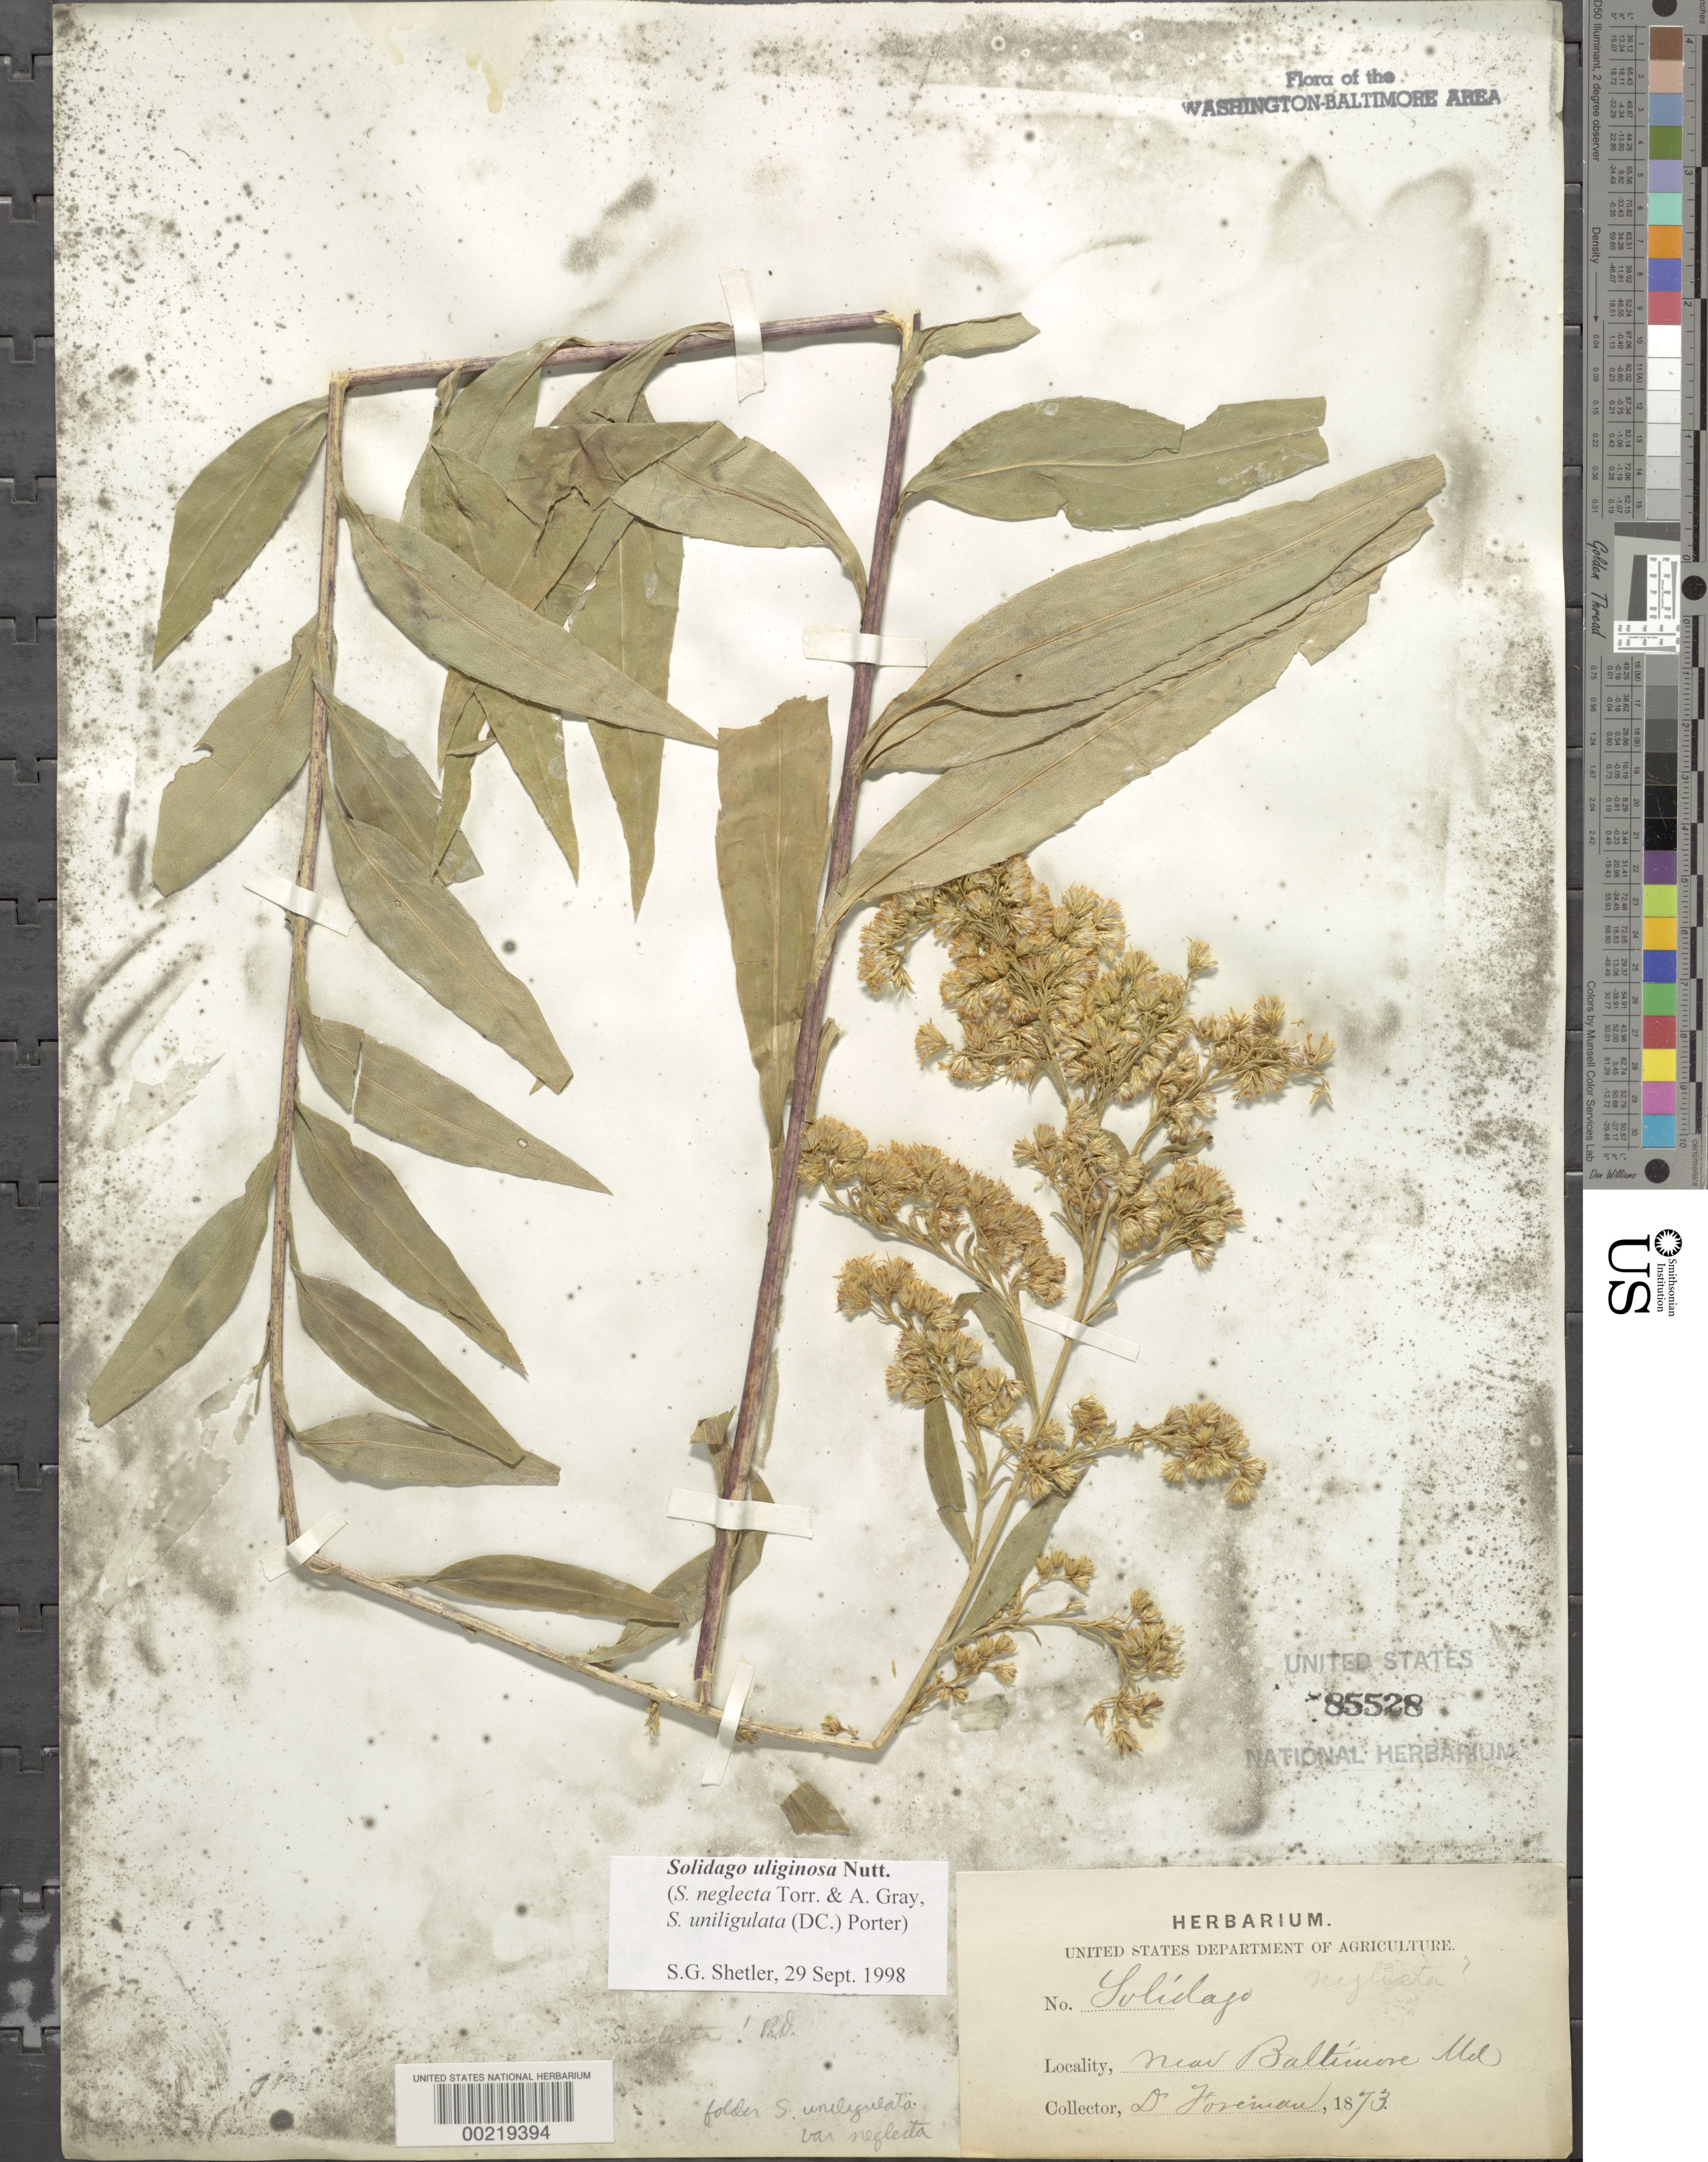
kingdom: Plantae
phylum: Tracheophyta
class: Magnoliopsida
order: Asterales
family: Asteraceae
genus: Solidago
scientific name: Solidago uliginosa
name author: Nutt.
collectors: D. Foreman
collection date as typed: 1873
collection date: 1873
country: United States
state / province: Maryland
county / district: City of Baltimore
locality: Baltimore vicinity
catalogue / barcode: US 85528